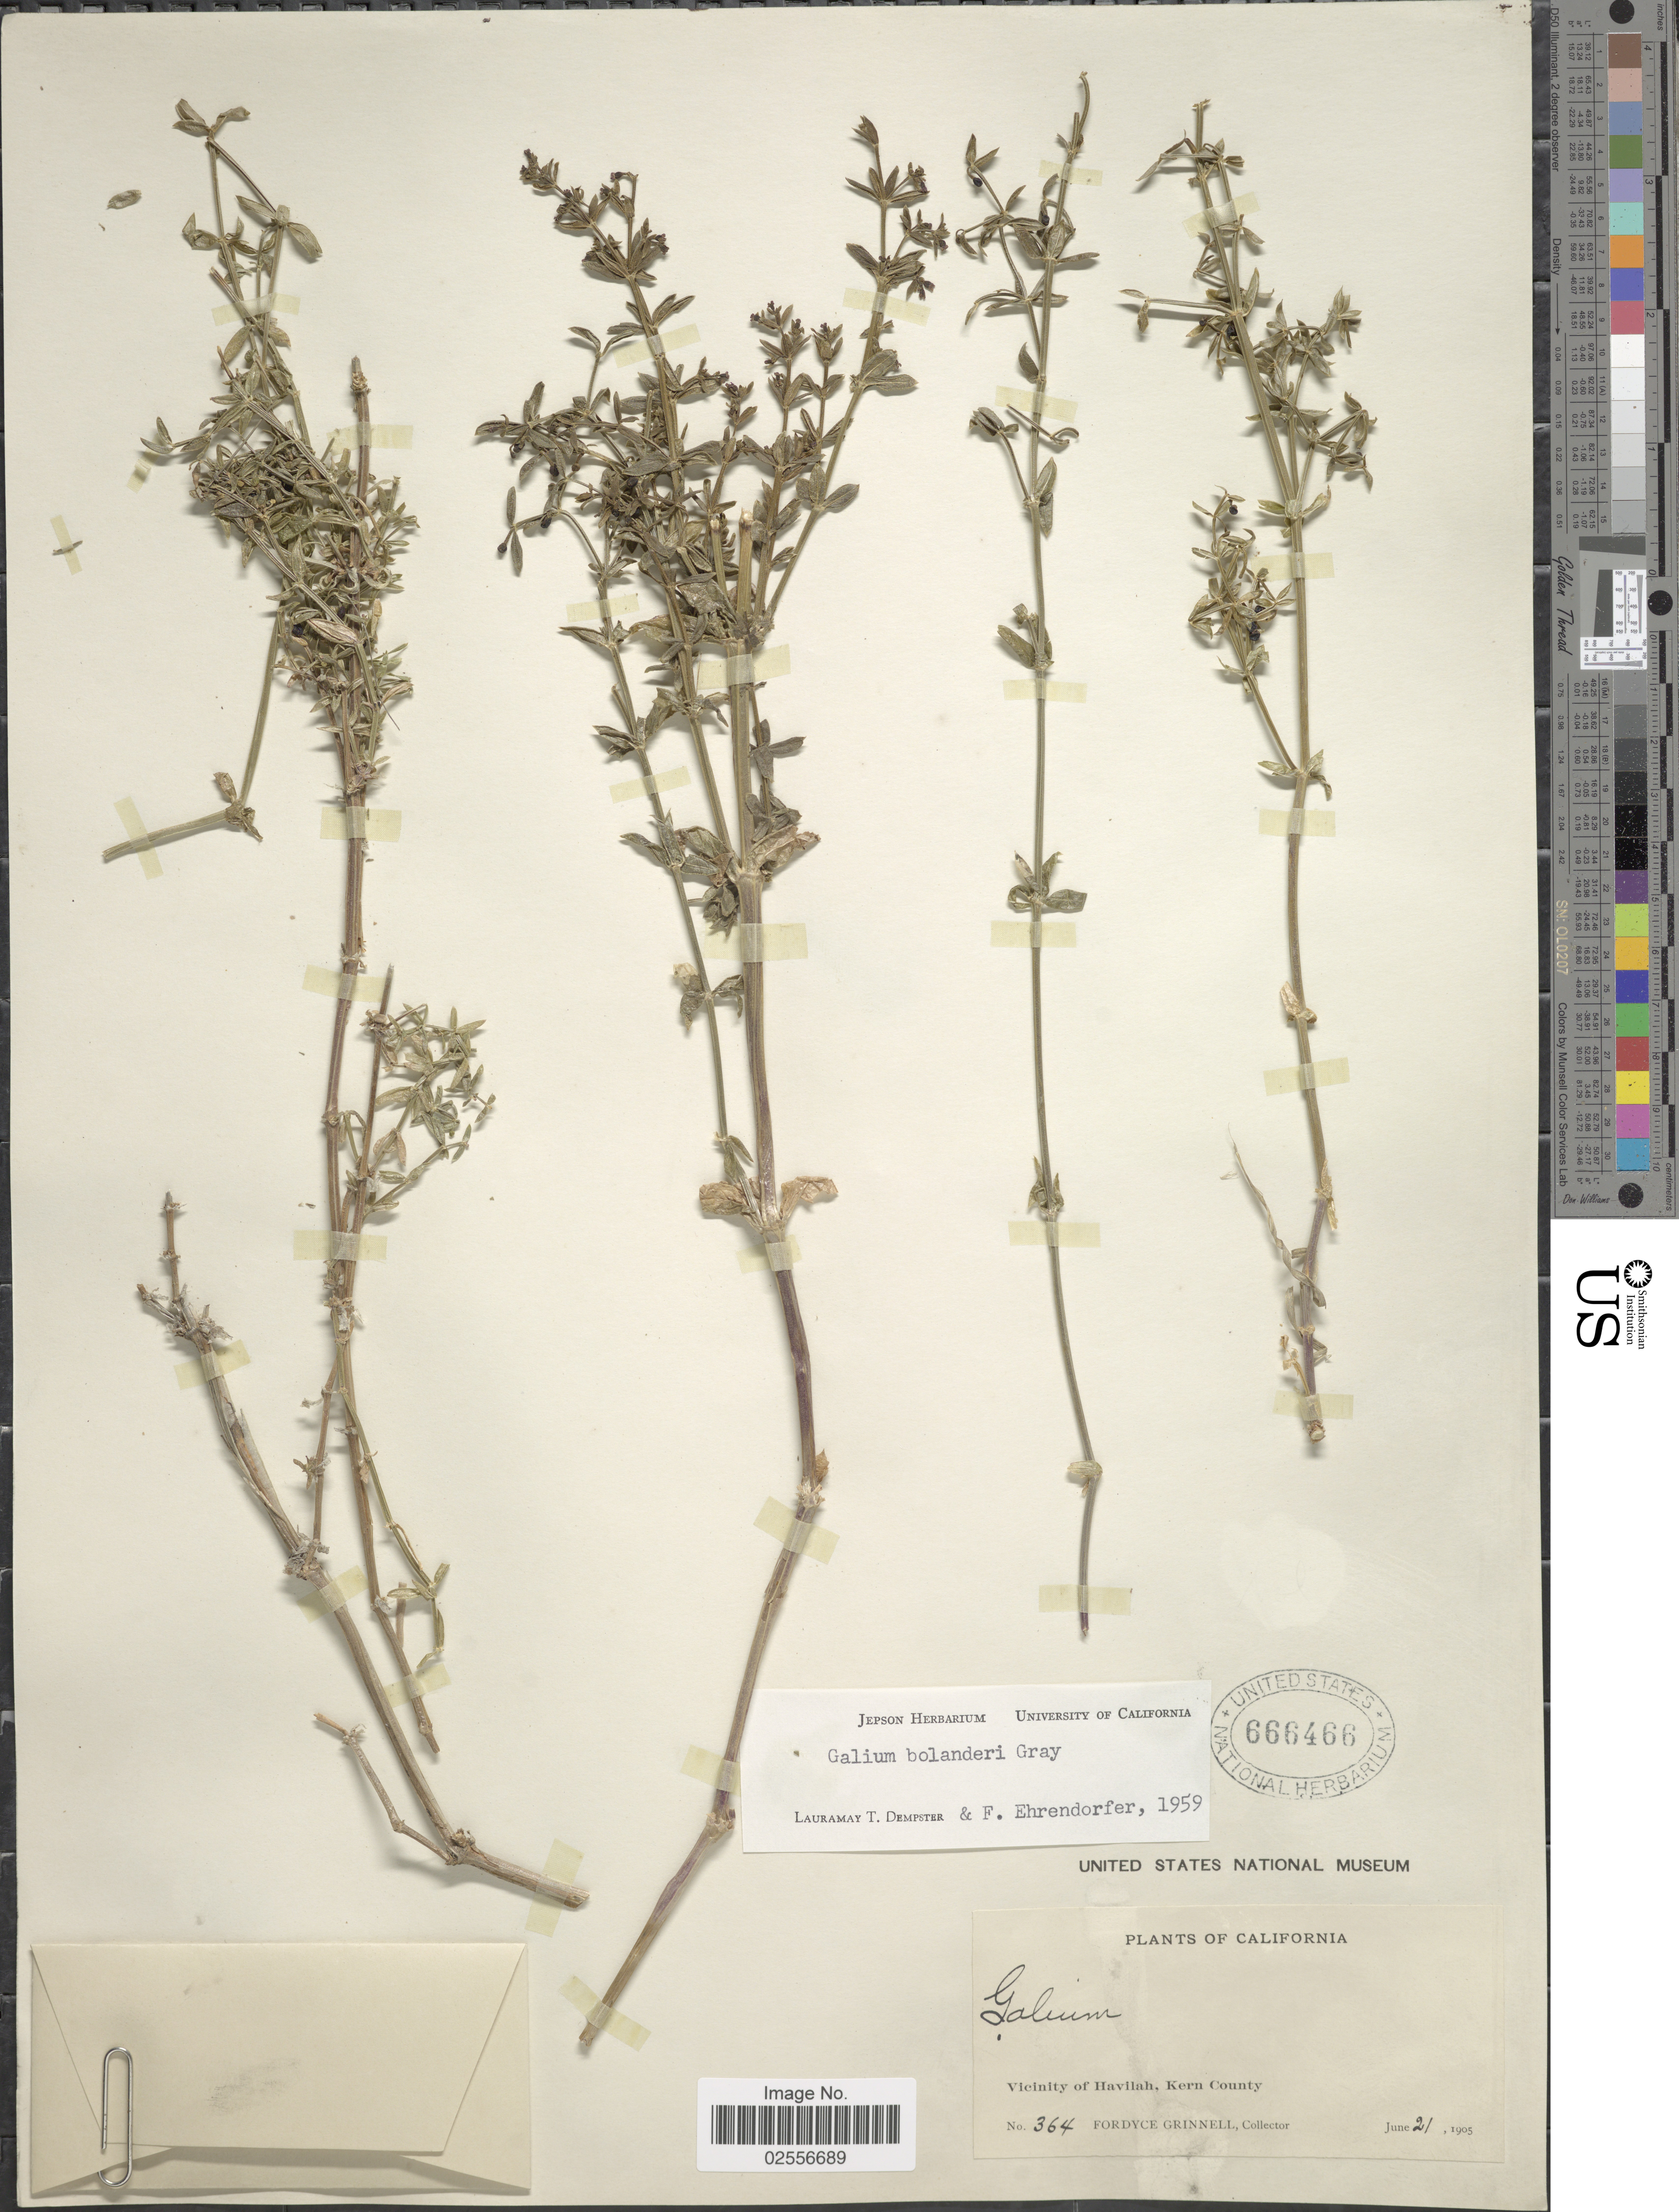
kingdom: Plantae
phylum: Tracheophyta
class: Magnoliopsida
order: Gentianales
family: Rubiaceae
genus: Galium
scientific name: Galium bolanderi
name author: A. Gray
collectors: F. Grinnell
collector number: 364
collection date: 1905-06-21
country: United States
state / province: California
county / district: Kern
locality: Vicinity of Havilah, Kern County.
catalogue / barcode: US 666466